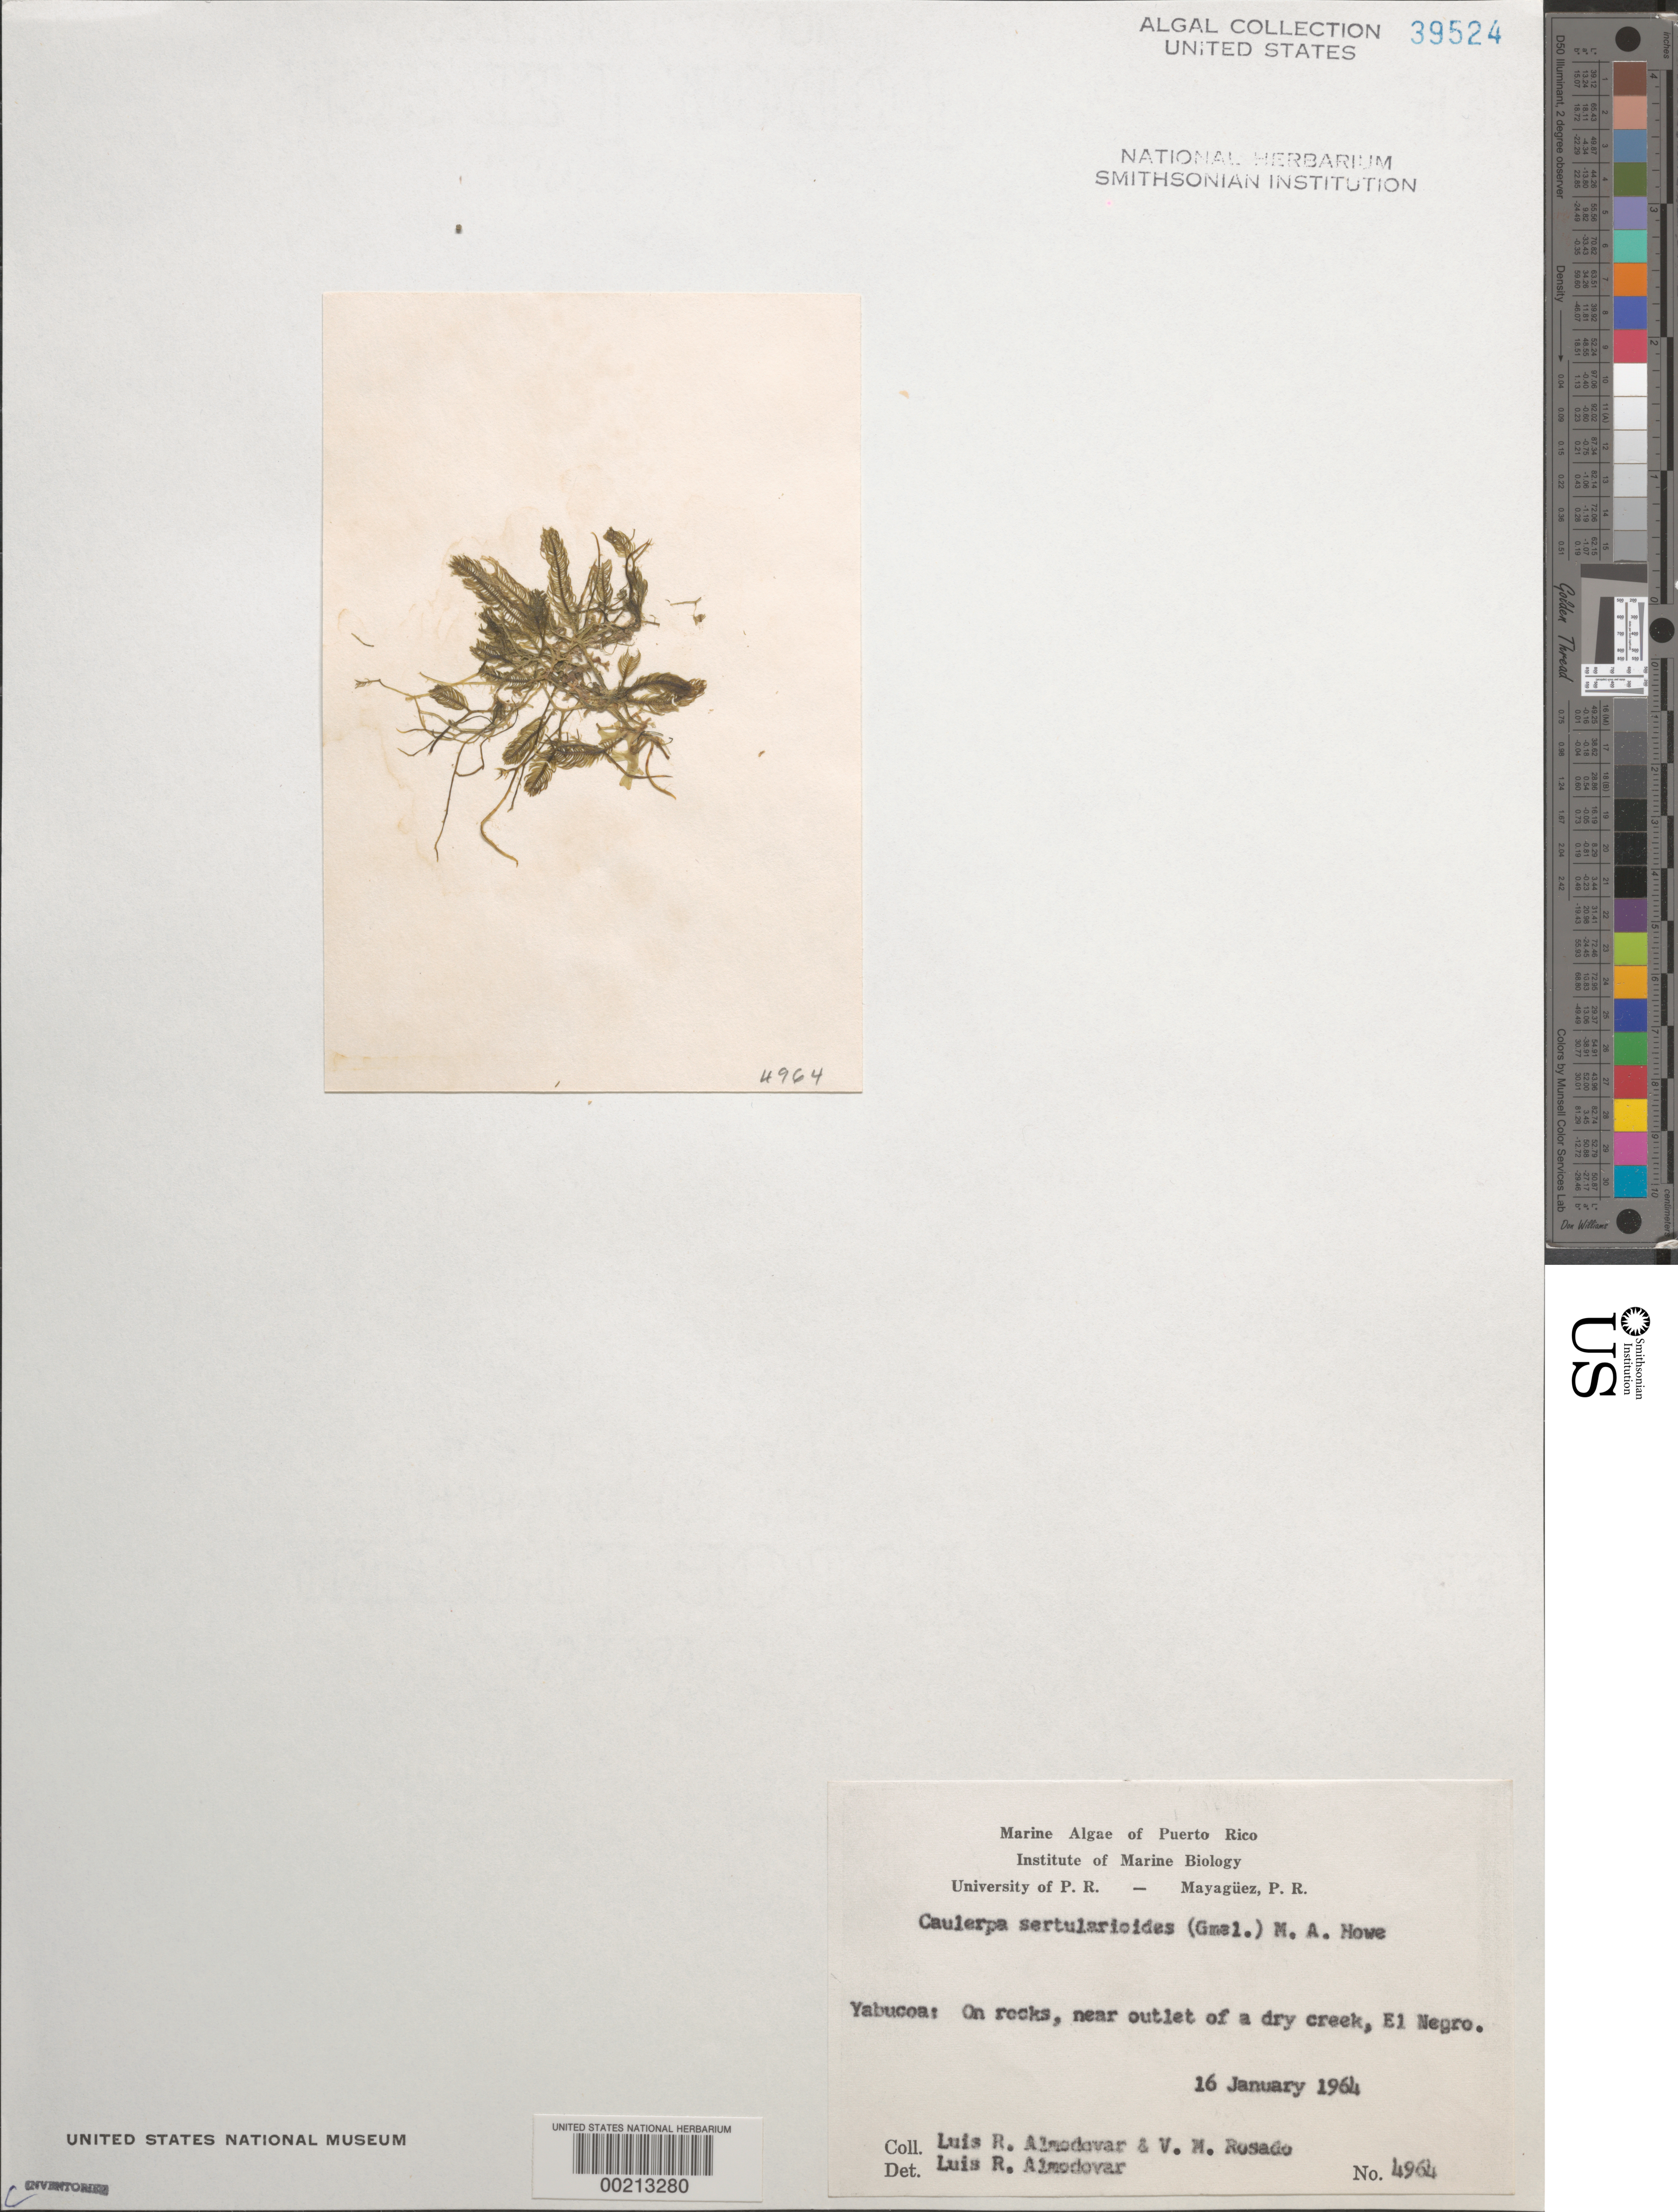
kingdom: Plantae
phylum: Chlorophyta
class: Ulvophyceae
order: Bryopsidales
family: Caulerpaceae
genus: Caulerpa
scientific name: Caulerpa sertularioides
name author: (S.G. Gmel.) M. Howe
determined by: Almodovar, L. R.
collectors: L. Almodovar & V. Rosado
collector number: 4964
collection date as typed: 16 Jan 1964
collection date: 1964-01-16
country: Puerto Rico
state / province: Yabucoa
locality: El Negro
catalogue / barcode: US 39524